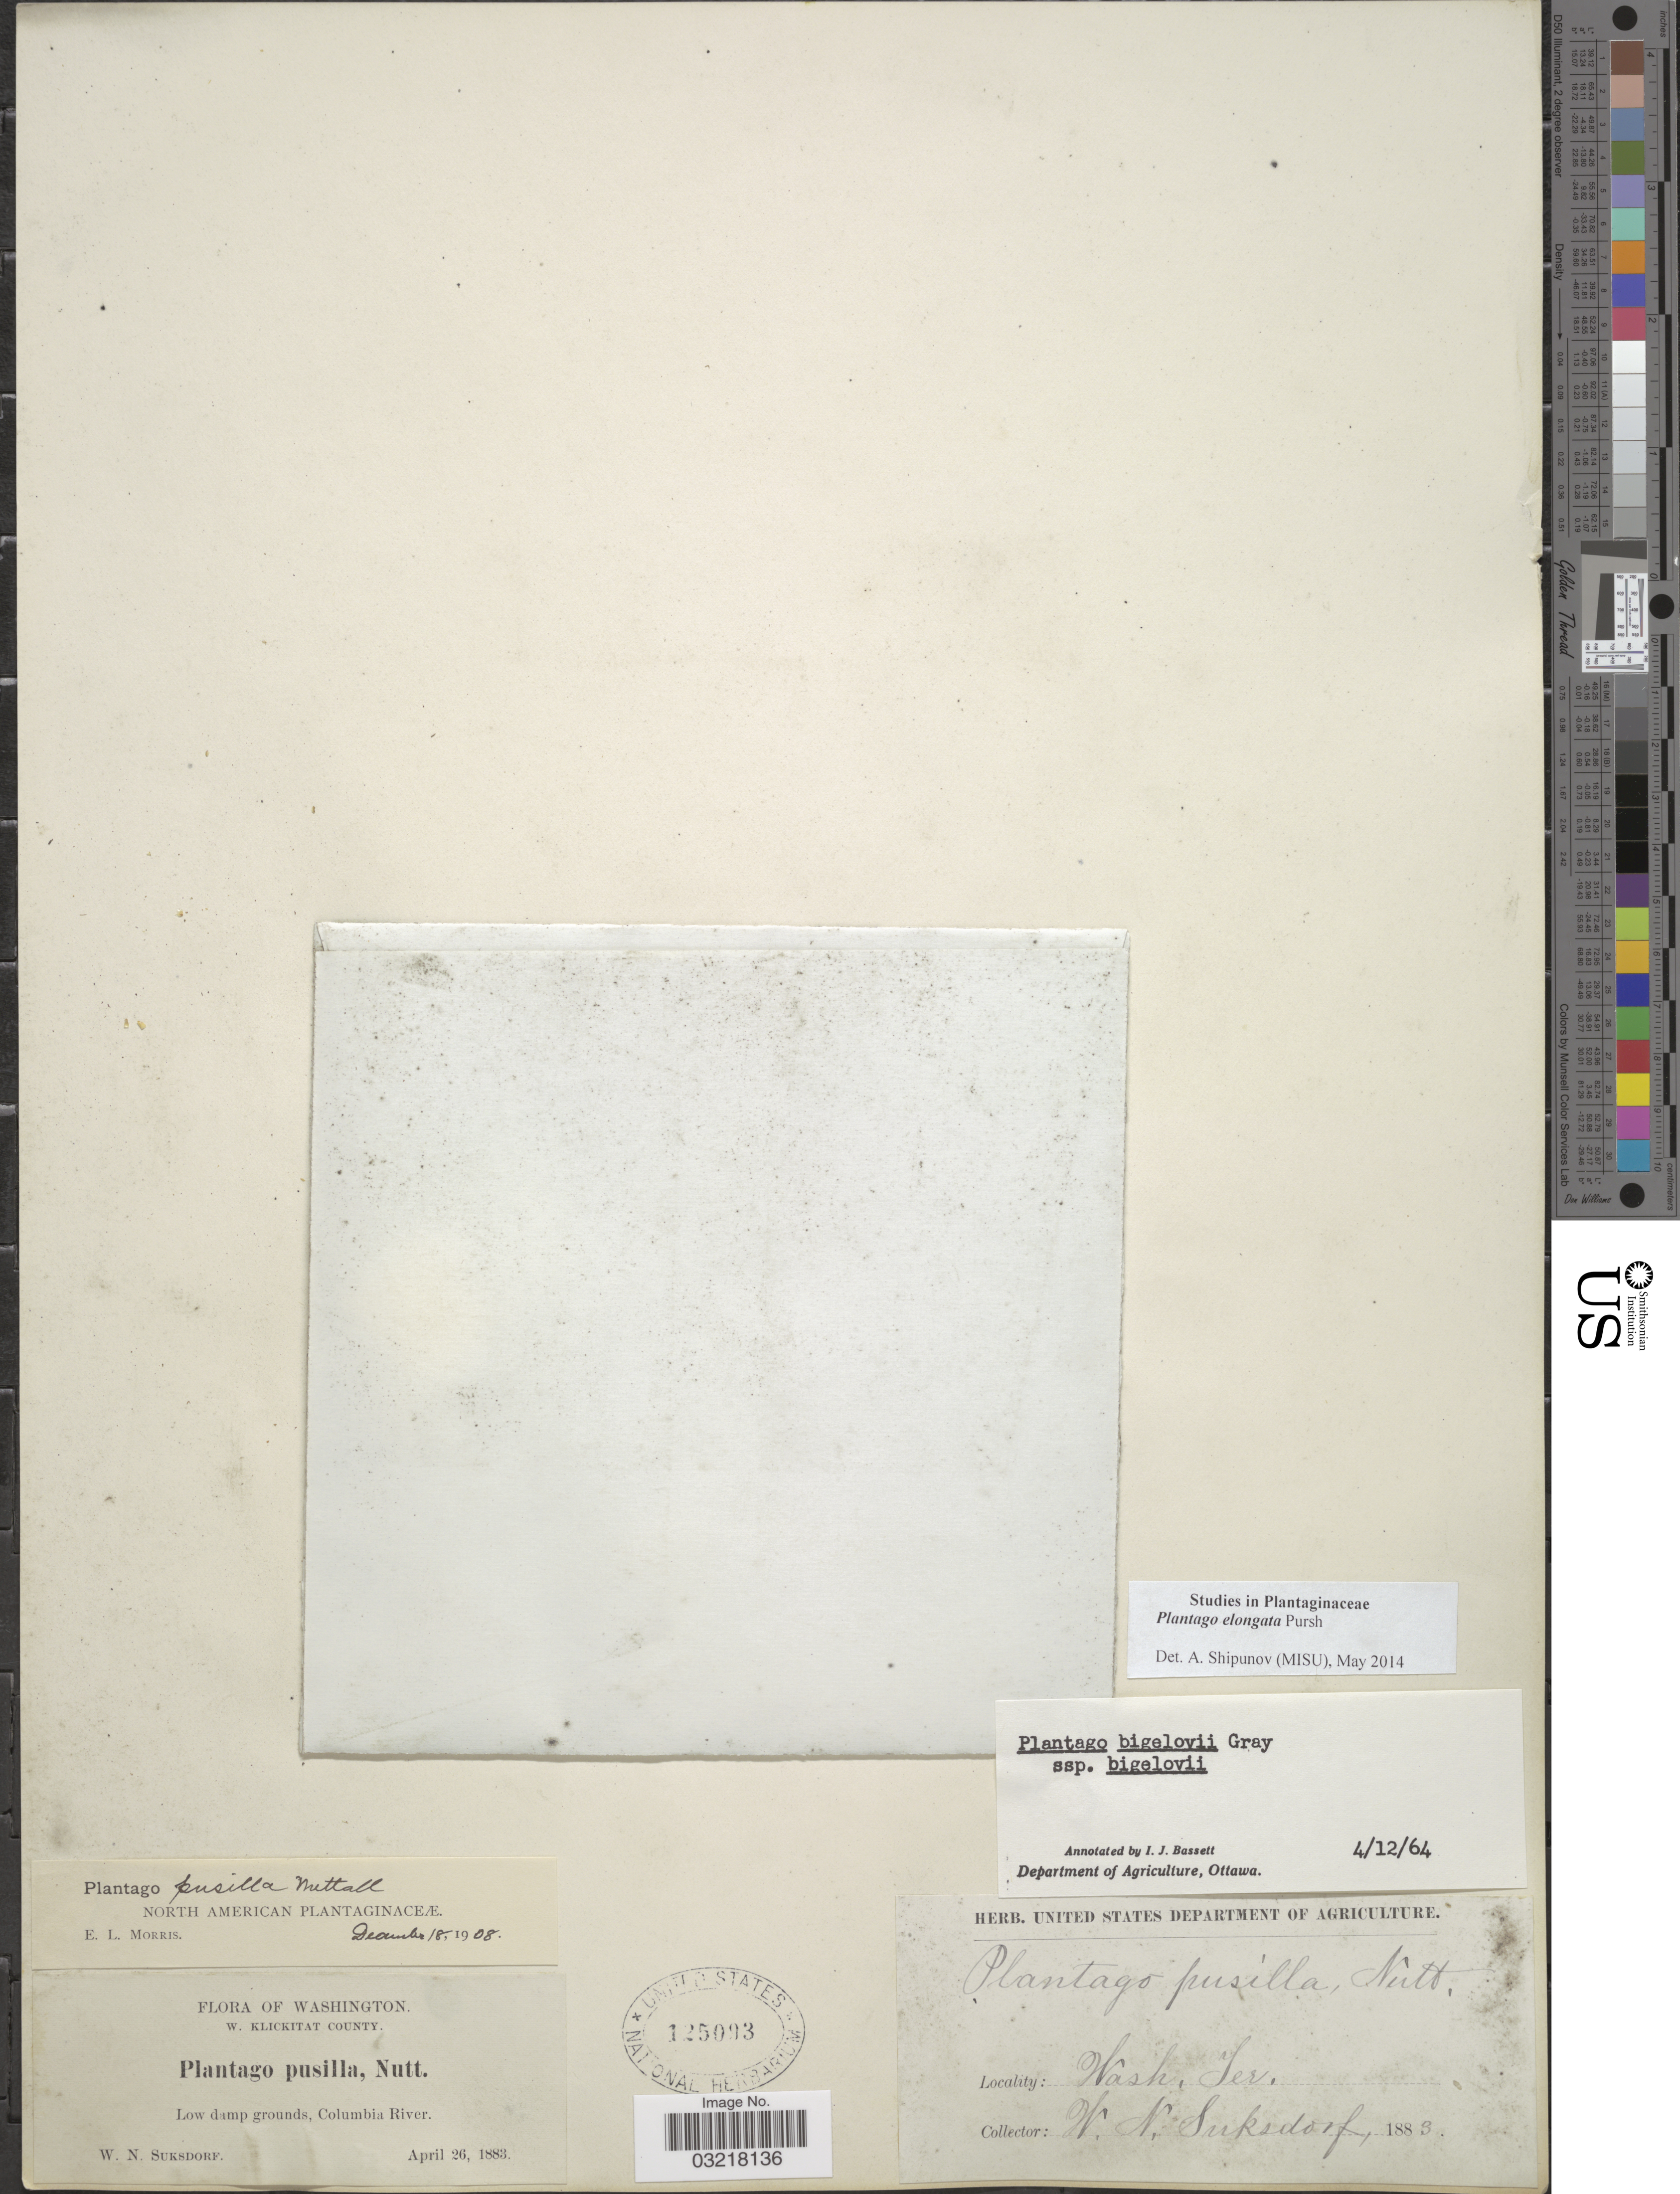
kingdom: Plantae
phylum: Tracheophyta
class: Magnoliopsida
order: Lamiales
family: Plantaginaceae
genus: Plantago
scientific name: Plantago elongata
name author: Pursh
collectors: W. N. Suksdorf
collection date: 1883-04-26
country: United States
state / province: Washington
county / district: Klickitat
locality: W. Klickitat County. Low damp grounds, Columbia River.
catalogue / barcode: US 125093